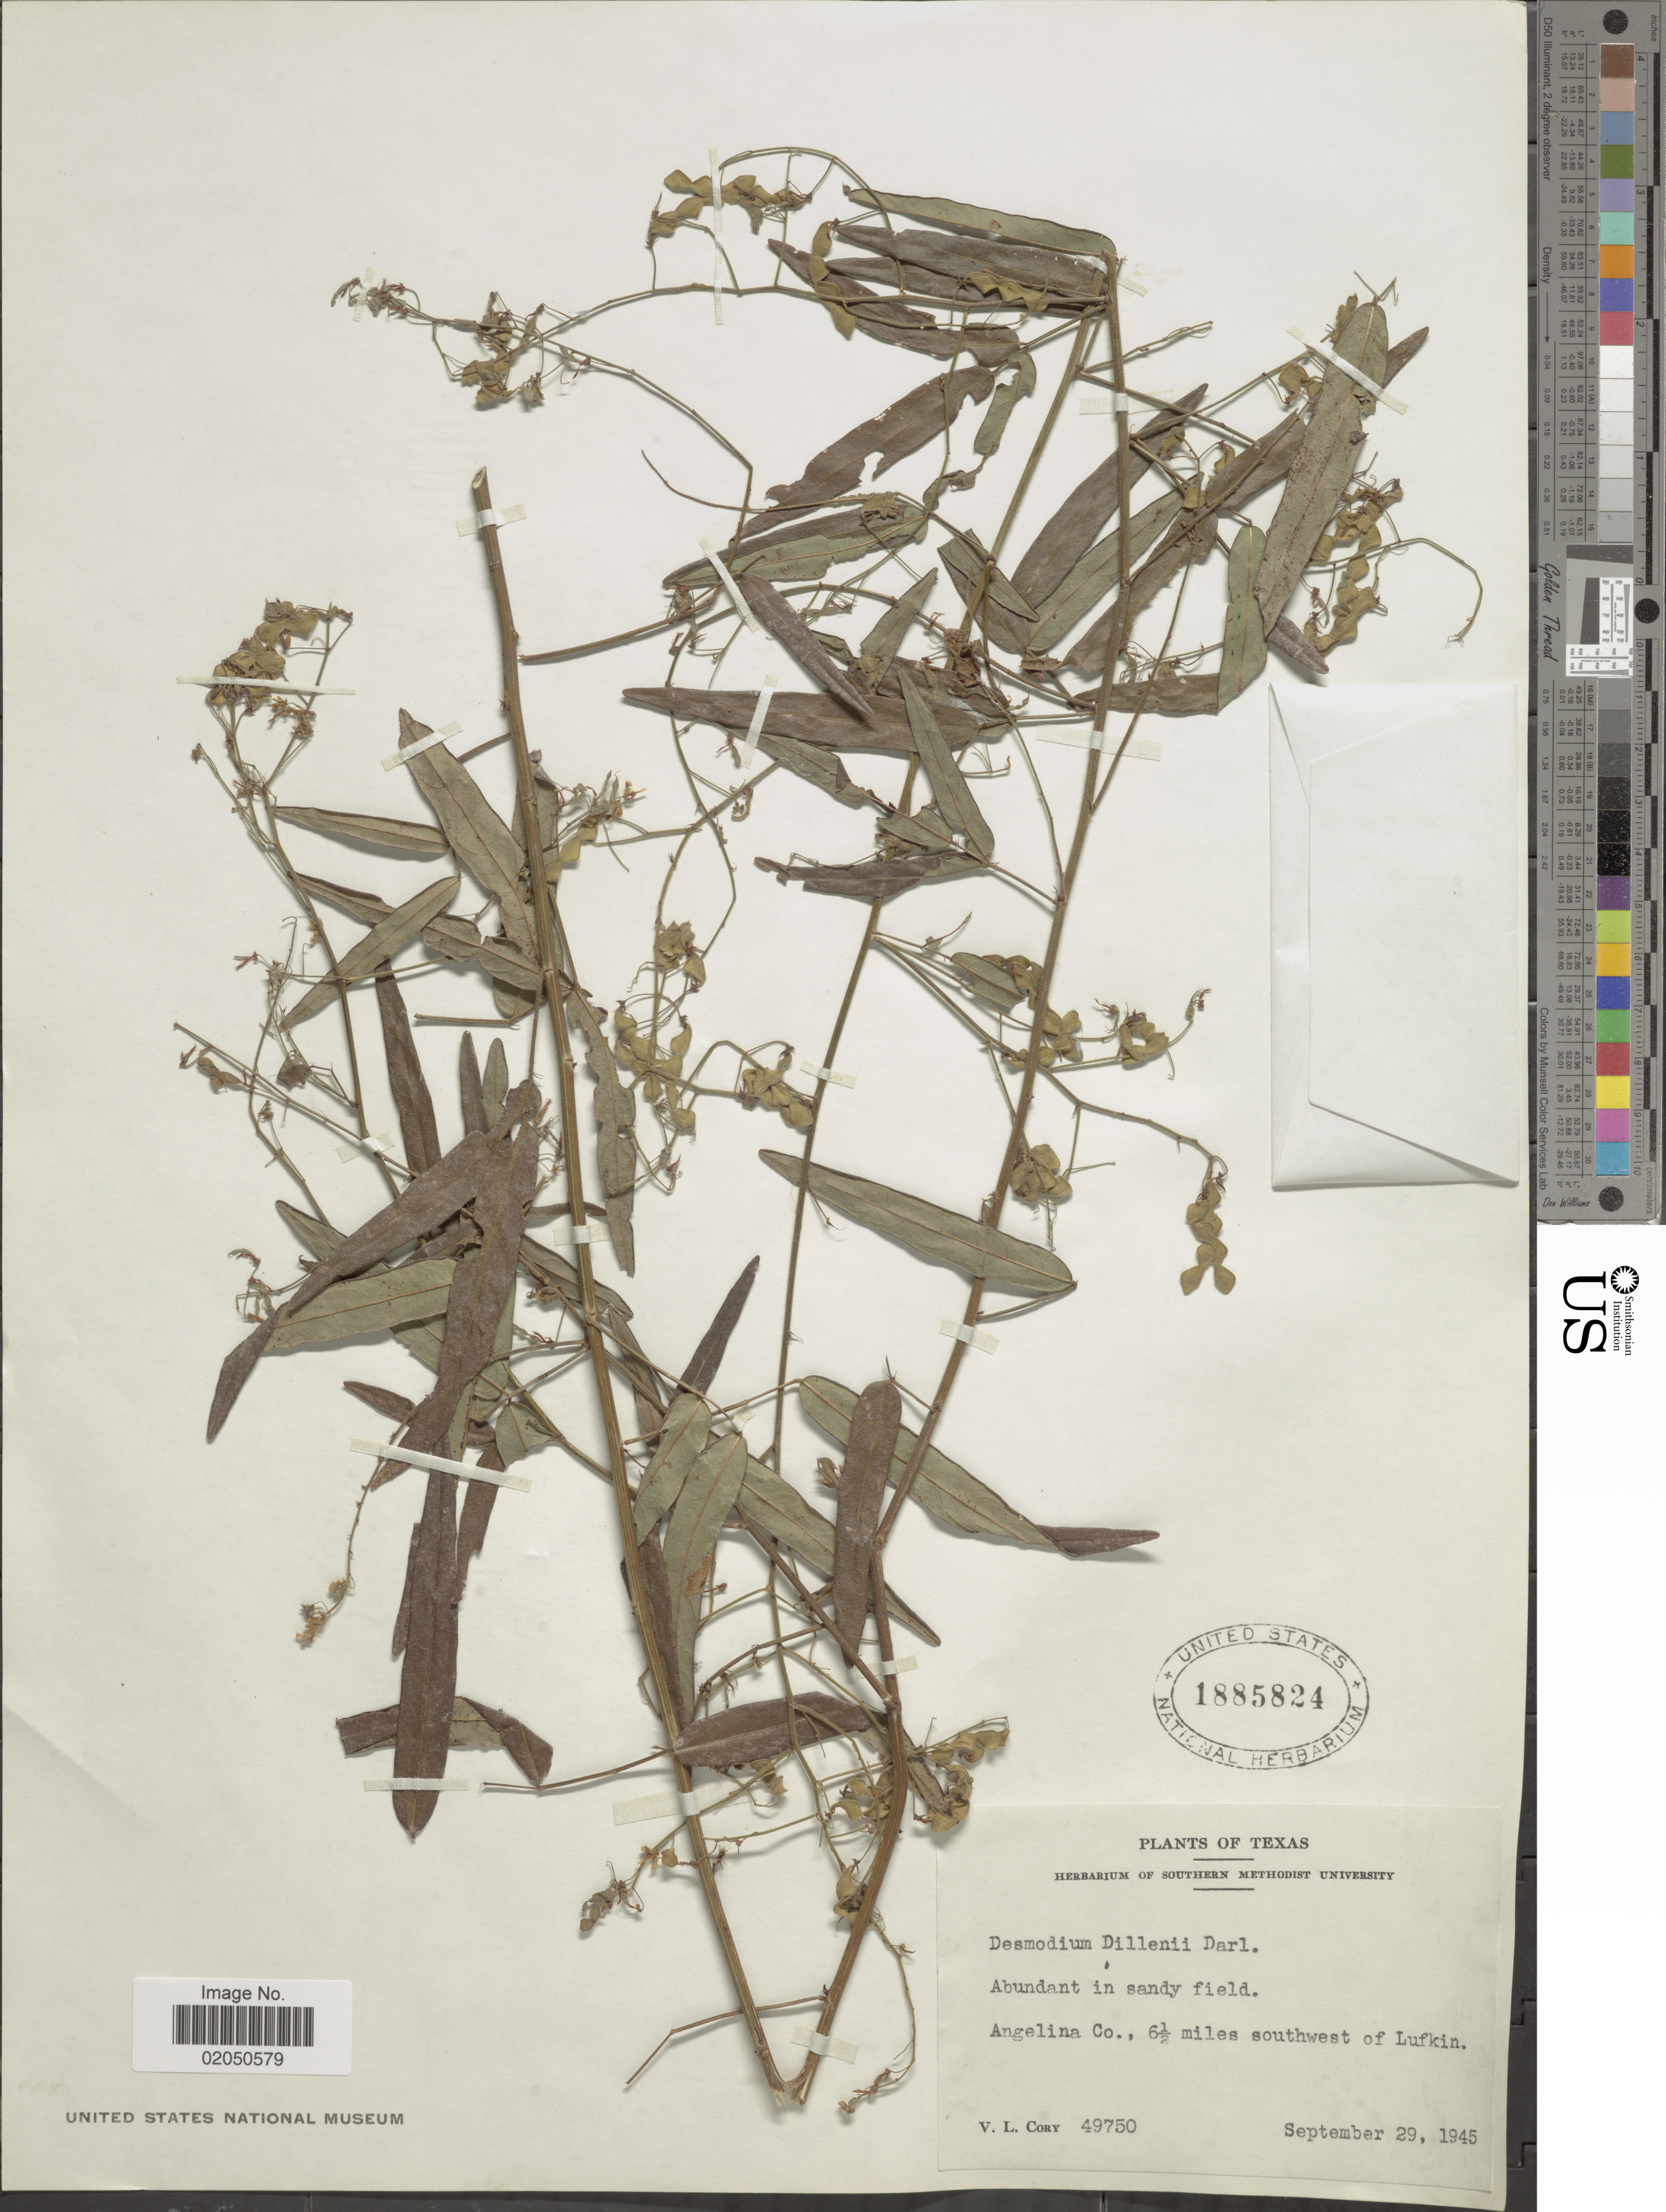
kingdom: Plantae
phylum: Tracheophyta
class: Magnoliopsida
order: Fabales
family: Fabaceae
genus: Desmodium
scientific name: Desmodium paniculatum var. paniculatum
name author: (L.) DC.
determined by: Strong, Mark T., (BOT), Smithsonian Institution - National Museum of Natural History (UNITED STATES)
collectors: V. Cory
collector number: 49750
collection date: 1945-09-29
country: United States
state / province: Texas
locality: Angelina Co., 6 ½ miles southwest of Lufkin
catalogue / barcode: US 1885824